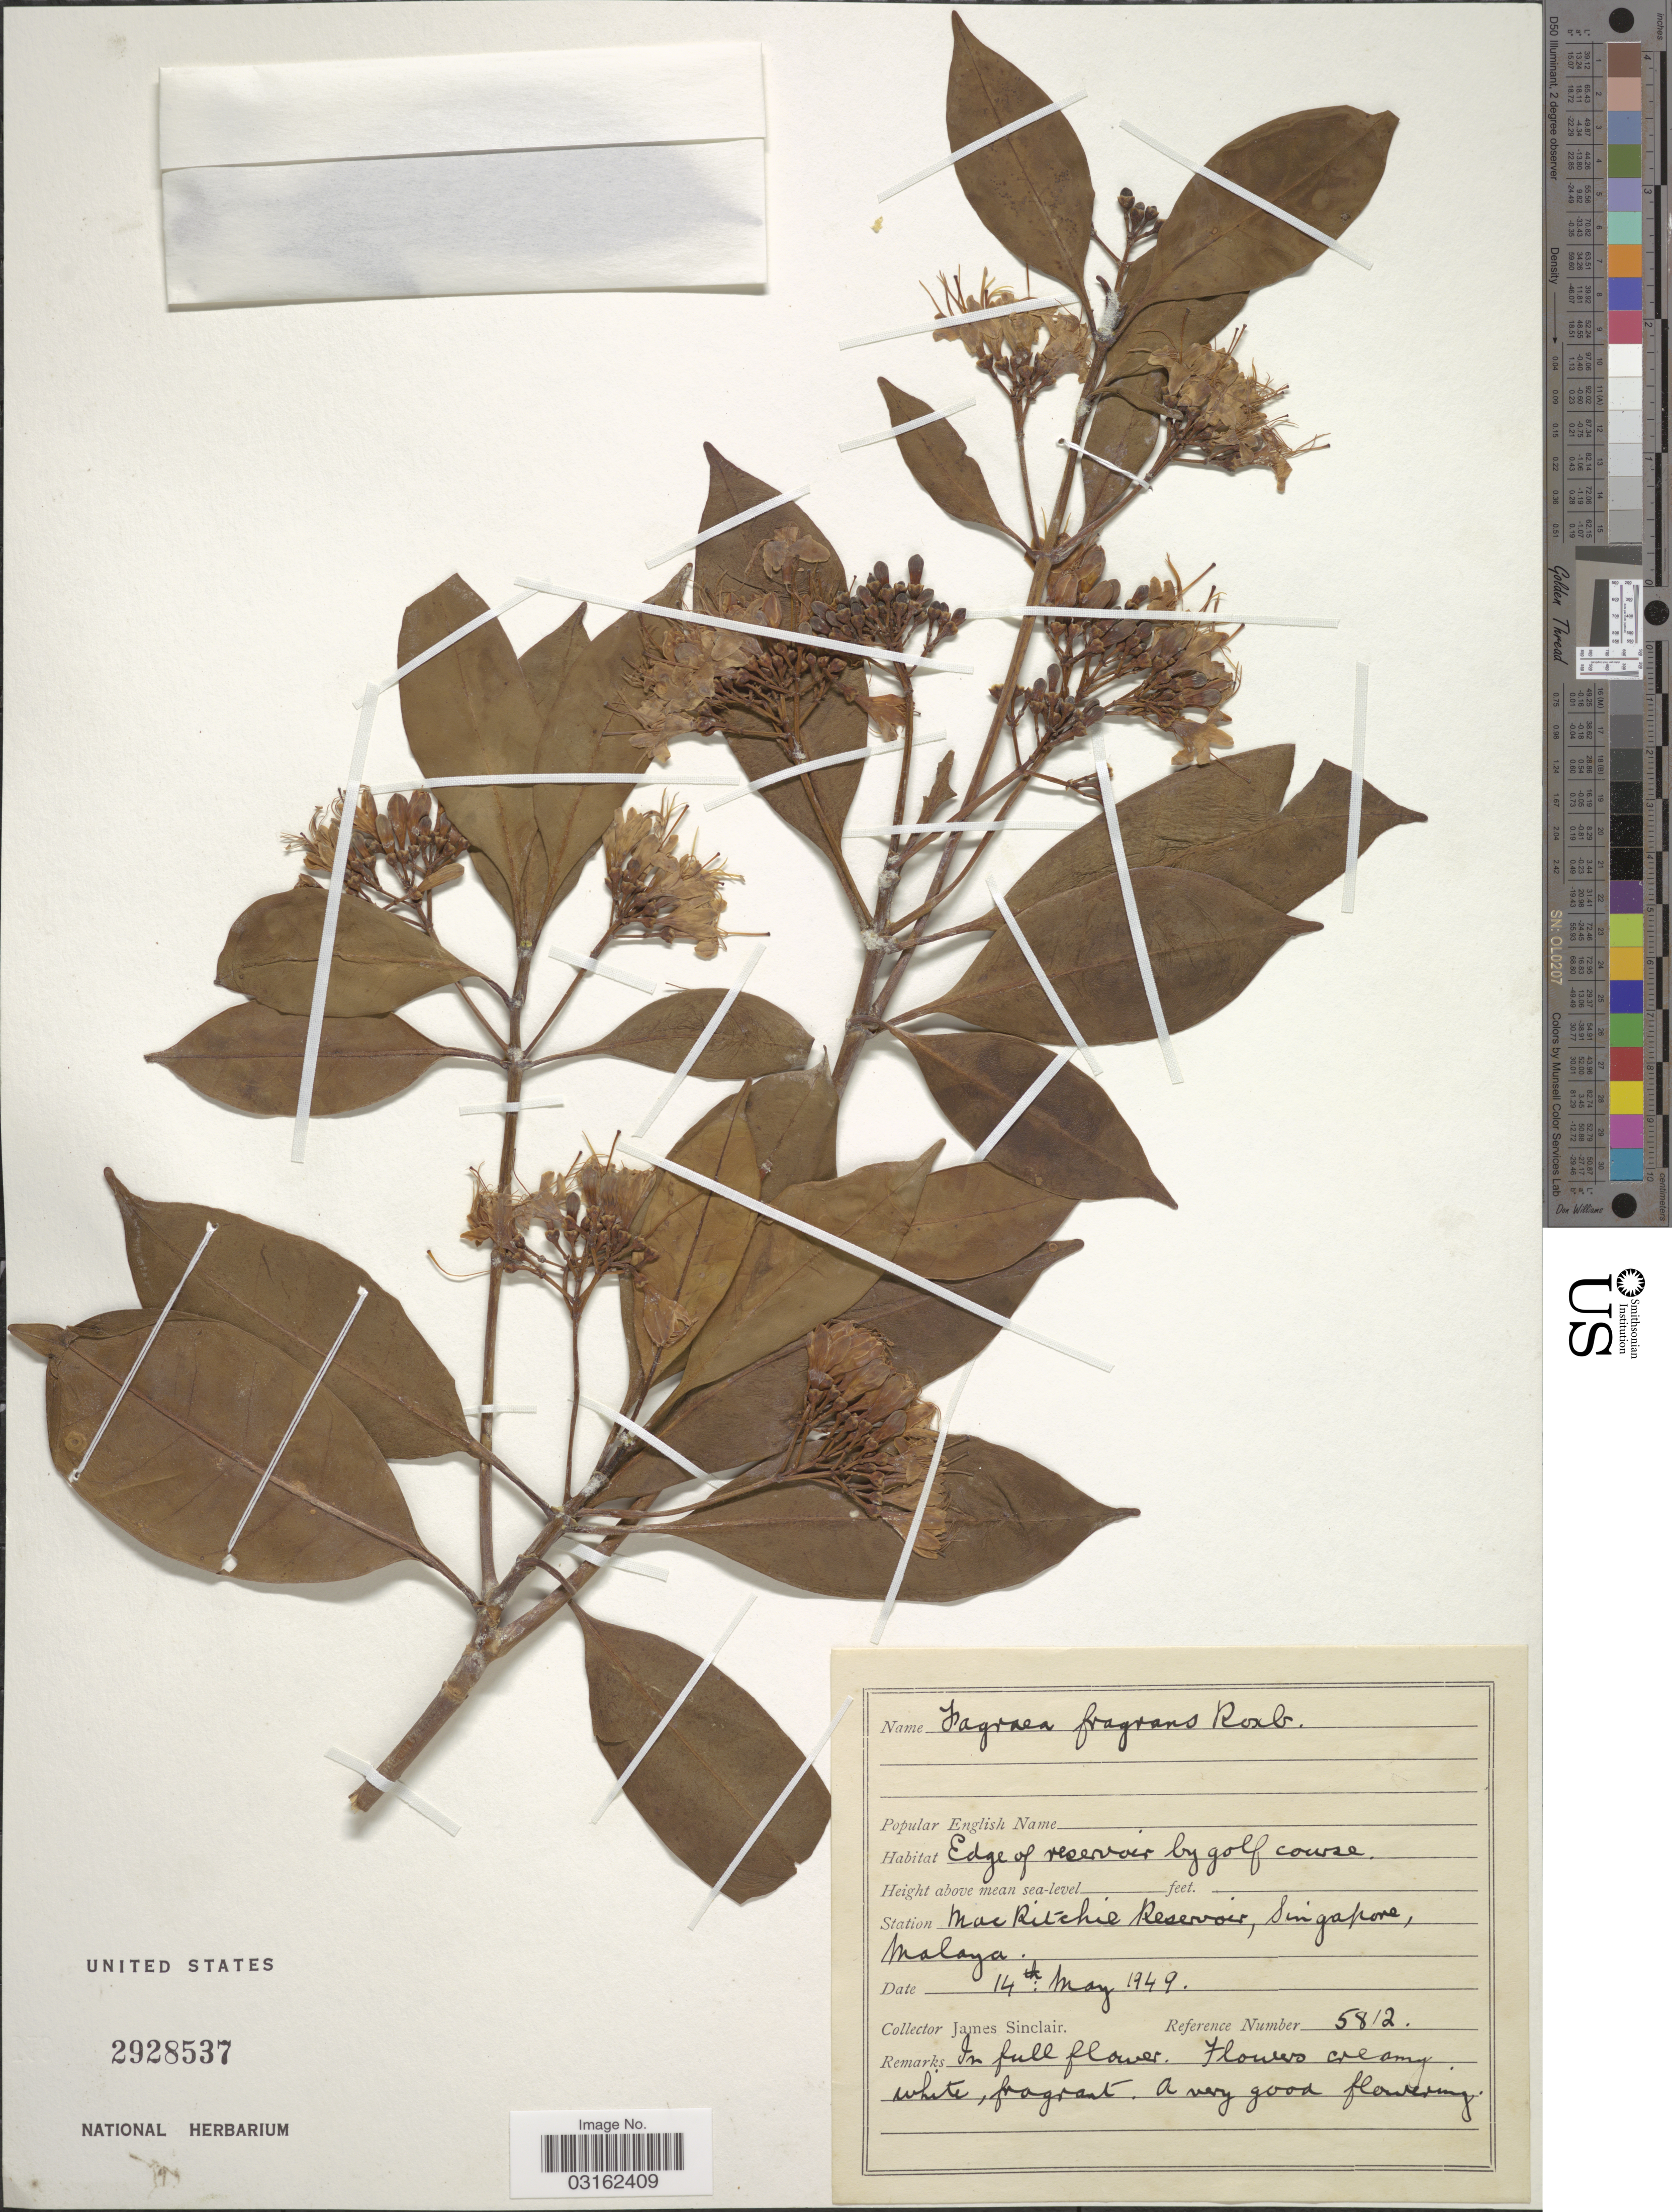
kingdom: Plantae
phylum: Tracheophyta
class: Magnoliopsida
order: Gentianales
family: Gentianaceae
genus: Fagraea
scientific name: Fagraea fragrans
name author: Roxb.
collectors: J. Sinclair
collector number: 5812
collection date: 1949-05-14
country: Singapore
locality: Station Mac Ritchie Reservoir, Singapore, Malaya.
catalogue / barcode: US 2928537